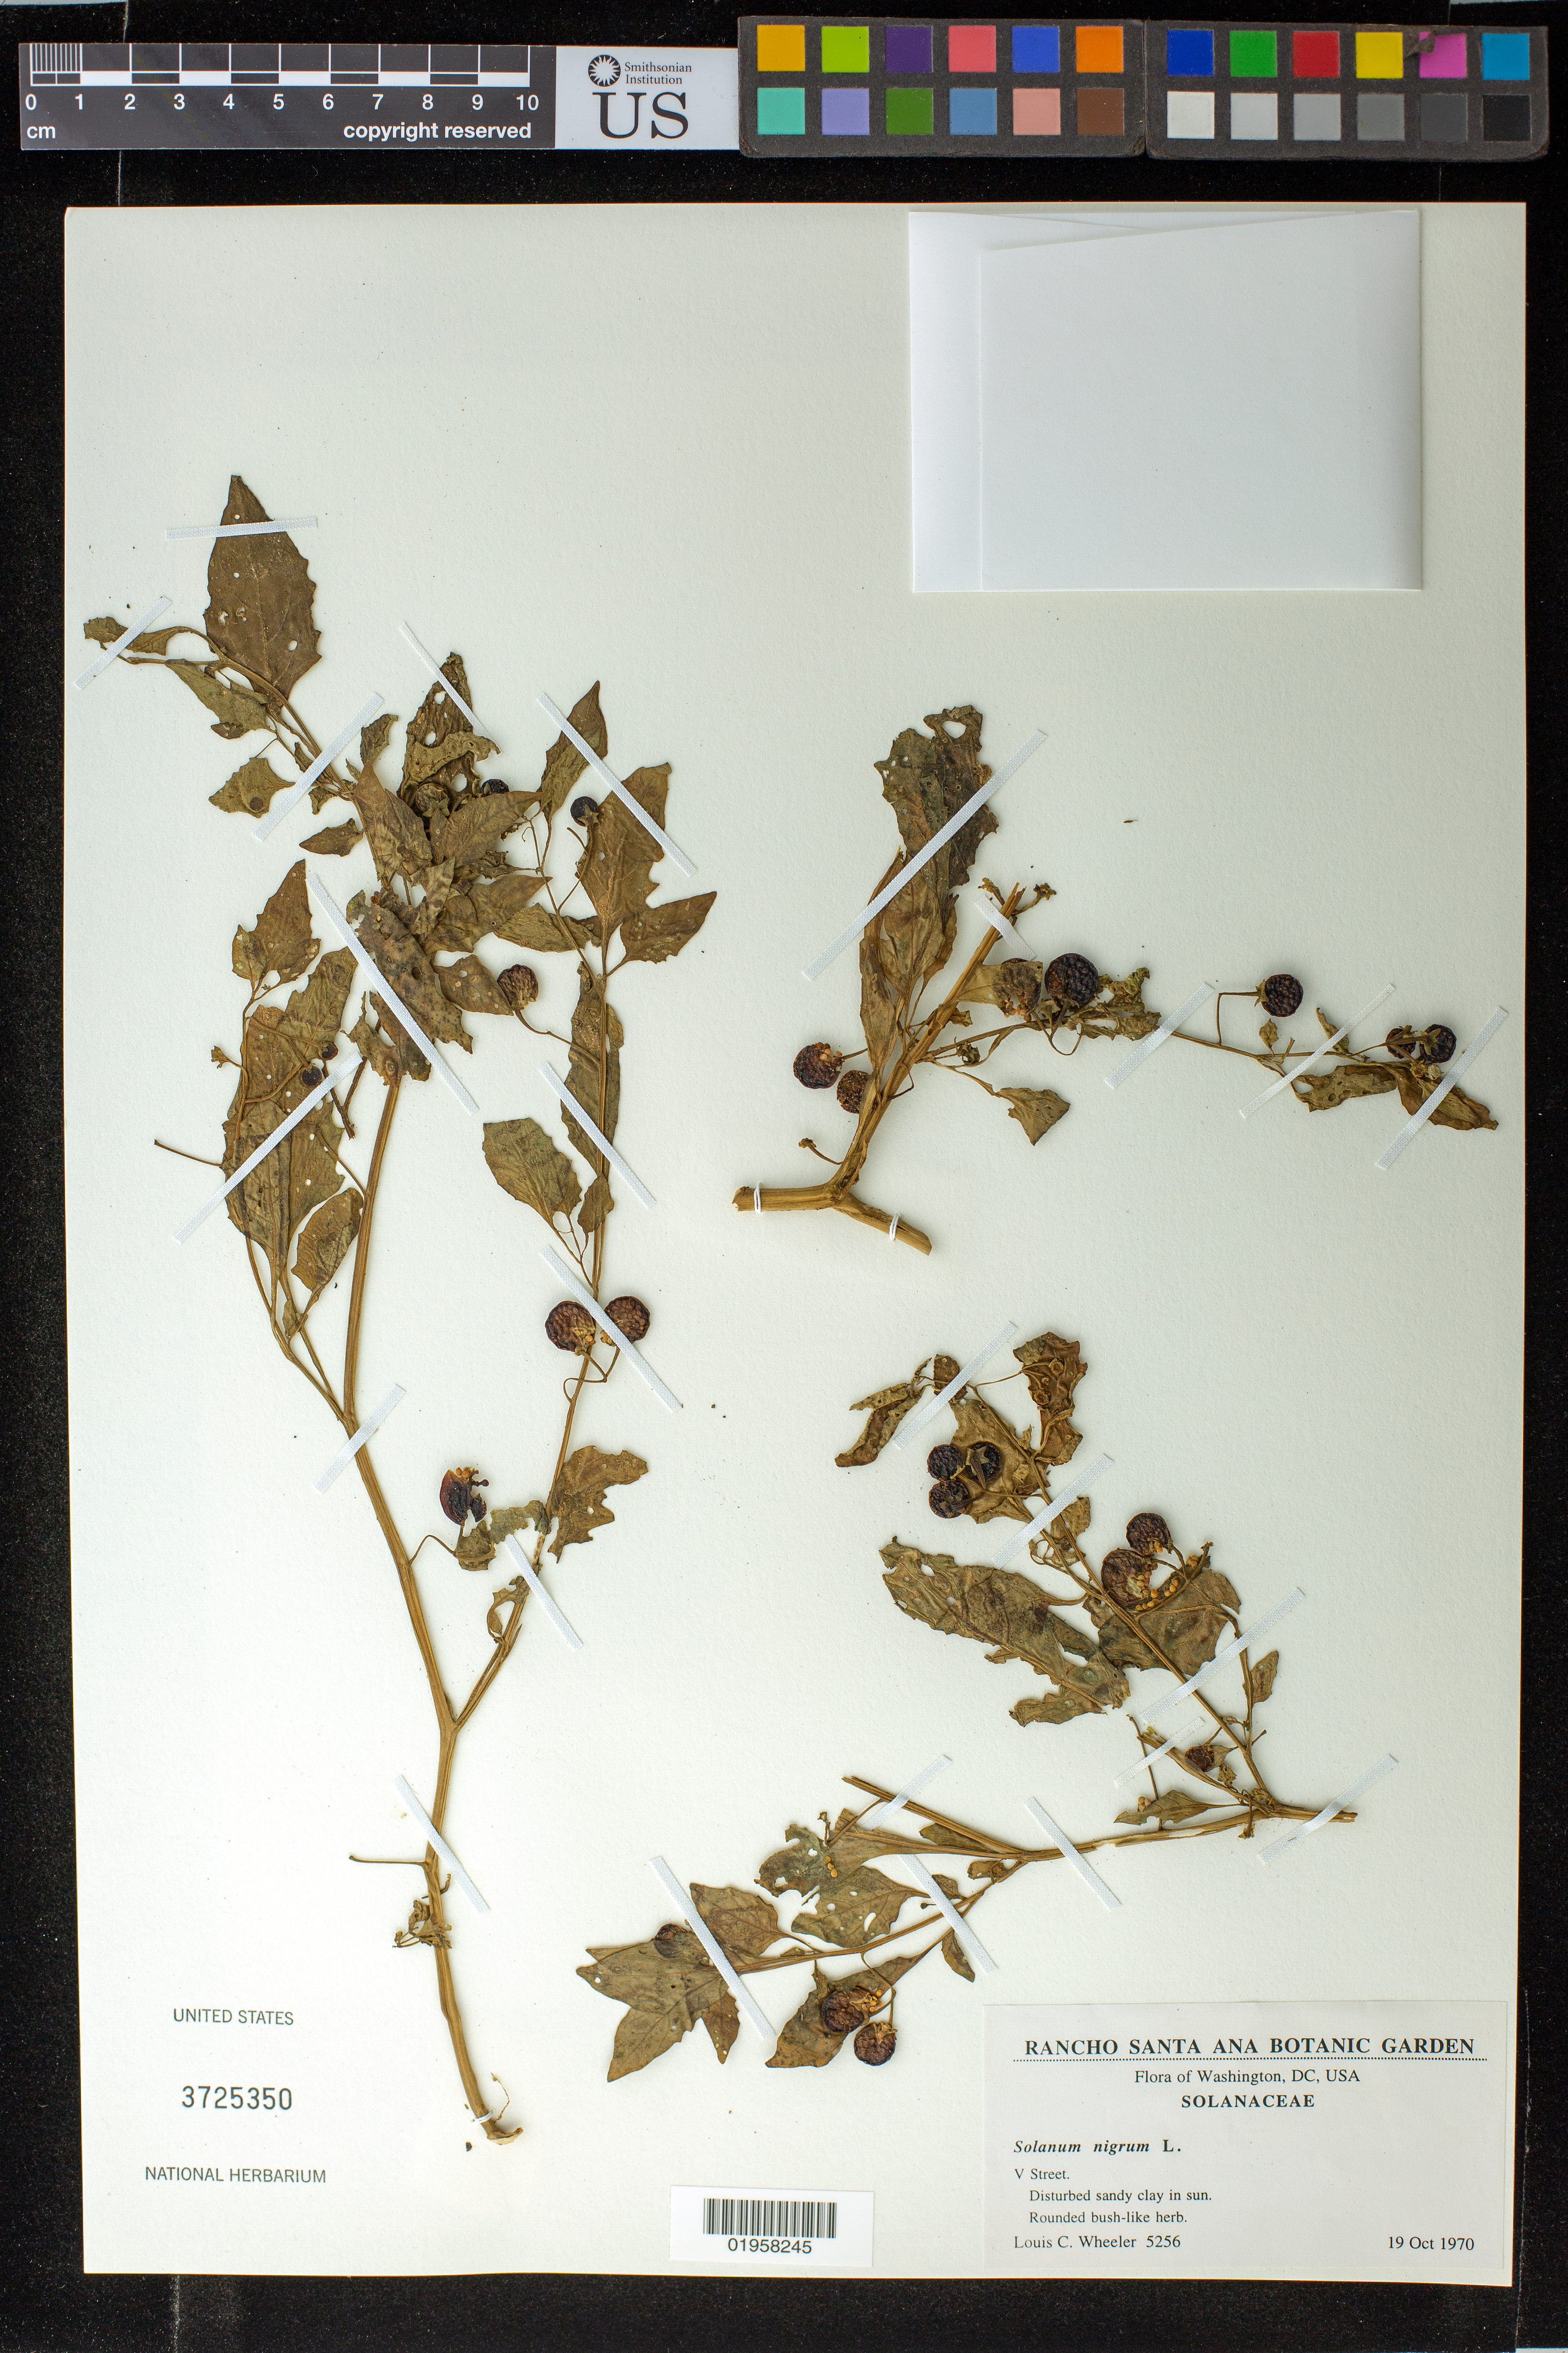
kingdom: Plantae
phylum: Tracheophyta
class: Magnoliopsida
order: Solanales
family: Solanaceae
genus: Solanum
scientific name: Solanum nigrum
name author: L.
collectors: L. C. Wheeler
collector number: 5256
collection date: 1970-10-19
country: United States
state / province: District of Columbia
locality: V Street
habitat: Disturbed sandy clay in sun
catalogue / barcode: US 3725350